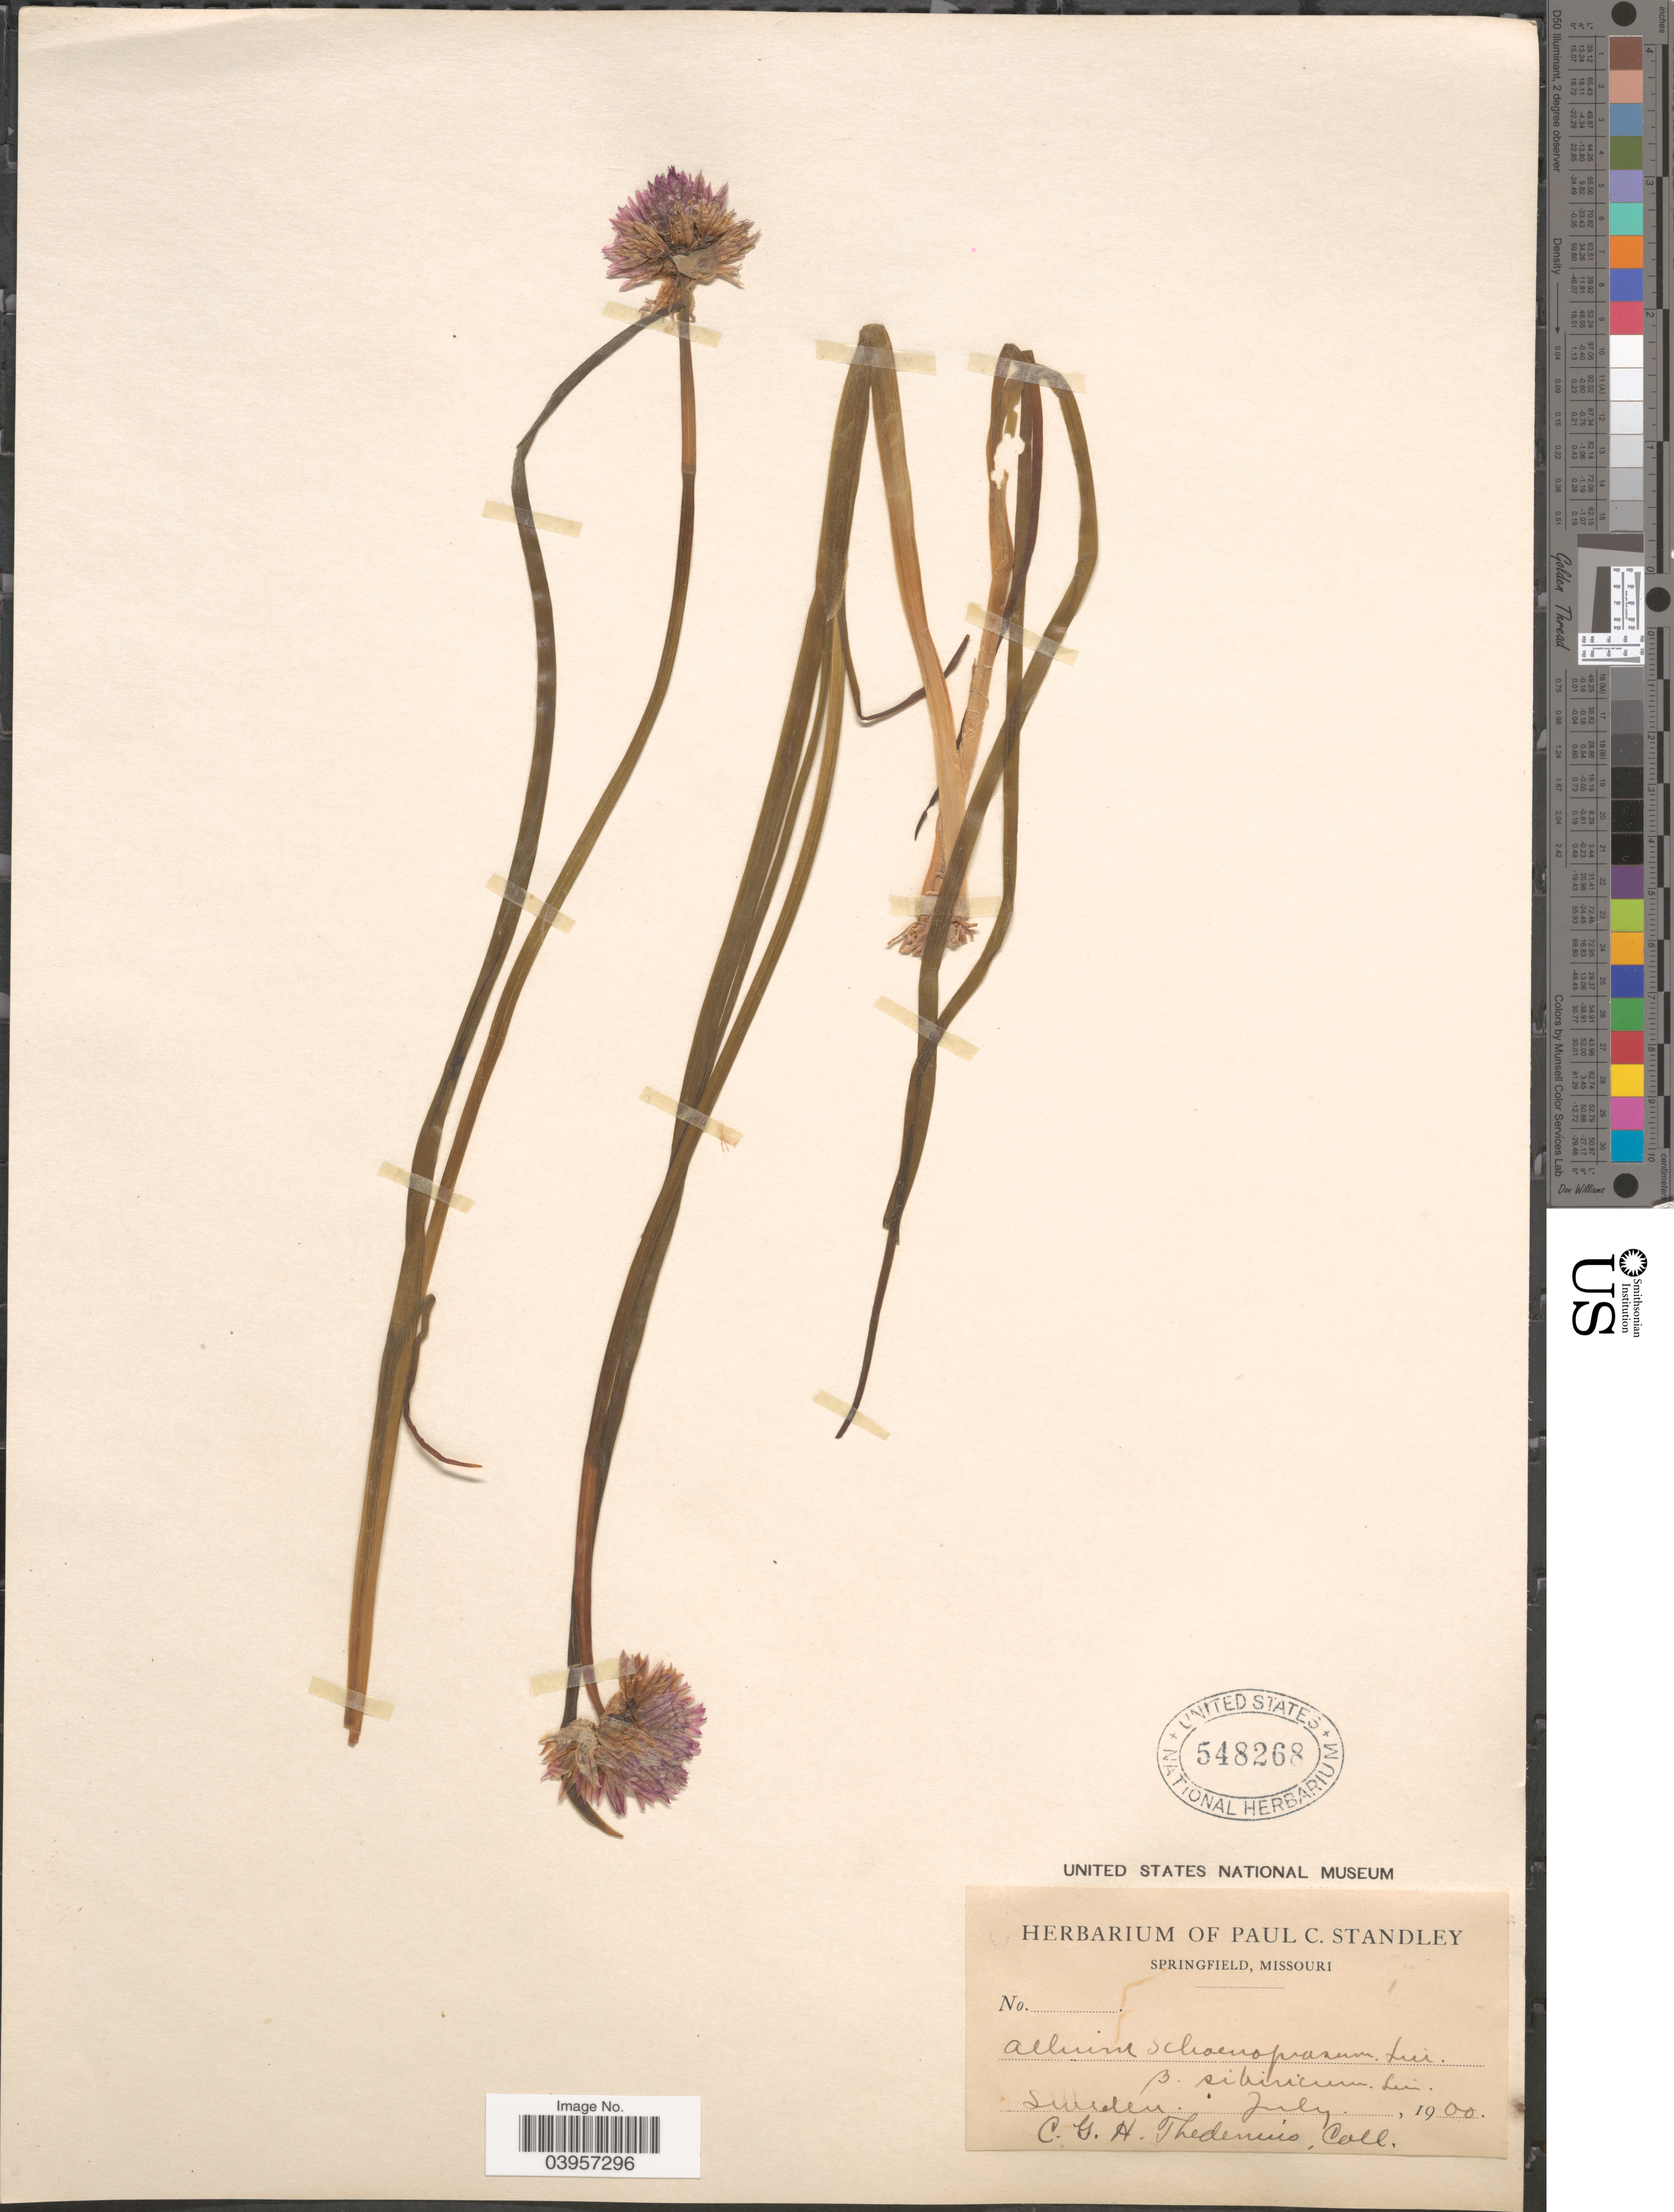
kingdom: Plantae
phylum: Tracheophyta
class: Liliopsida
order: Asparagales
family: Amaryllidaceae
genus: Allium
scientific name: Allium schoenoprasum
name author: L.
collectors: C. Thedenius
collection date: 1900-07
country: Sweden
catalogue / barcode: US 548268